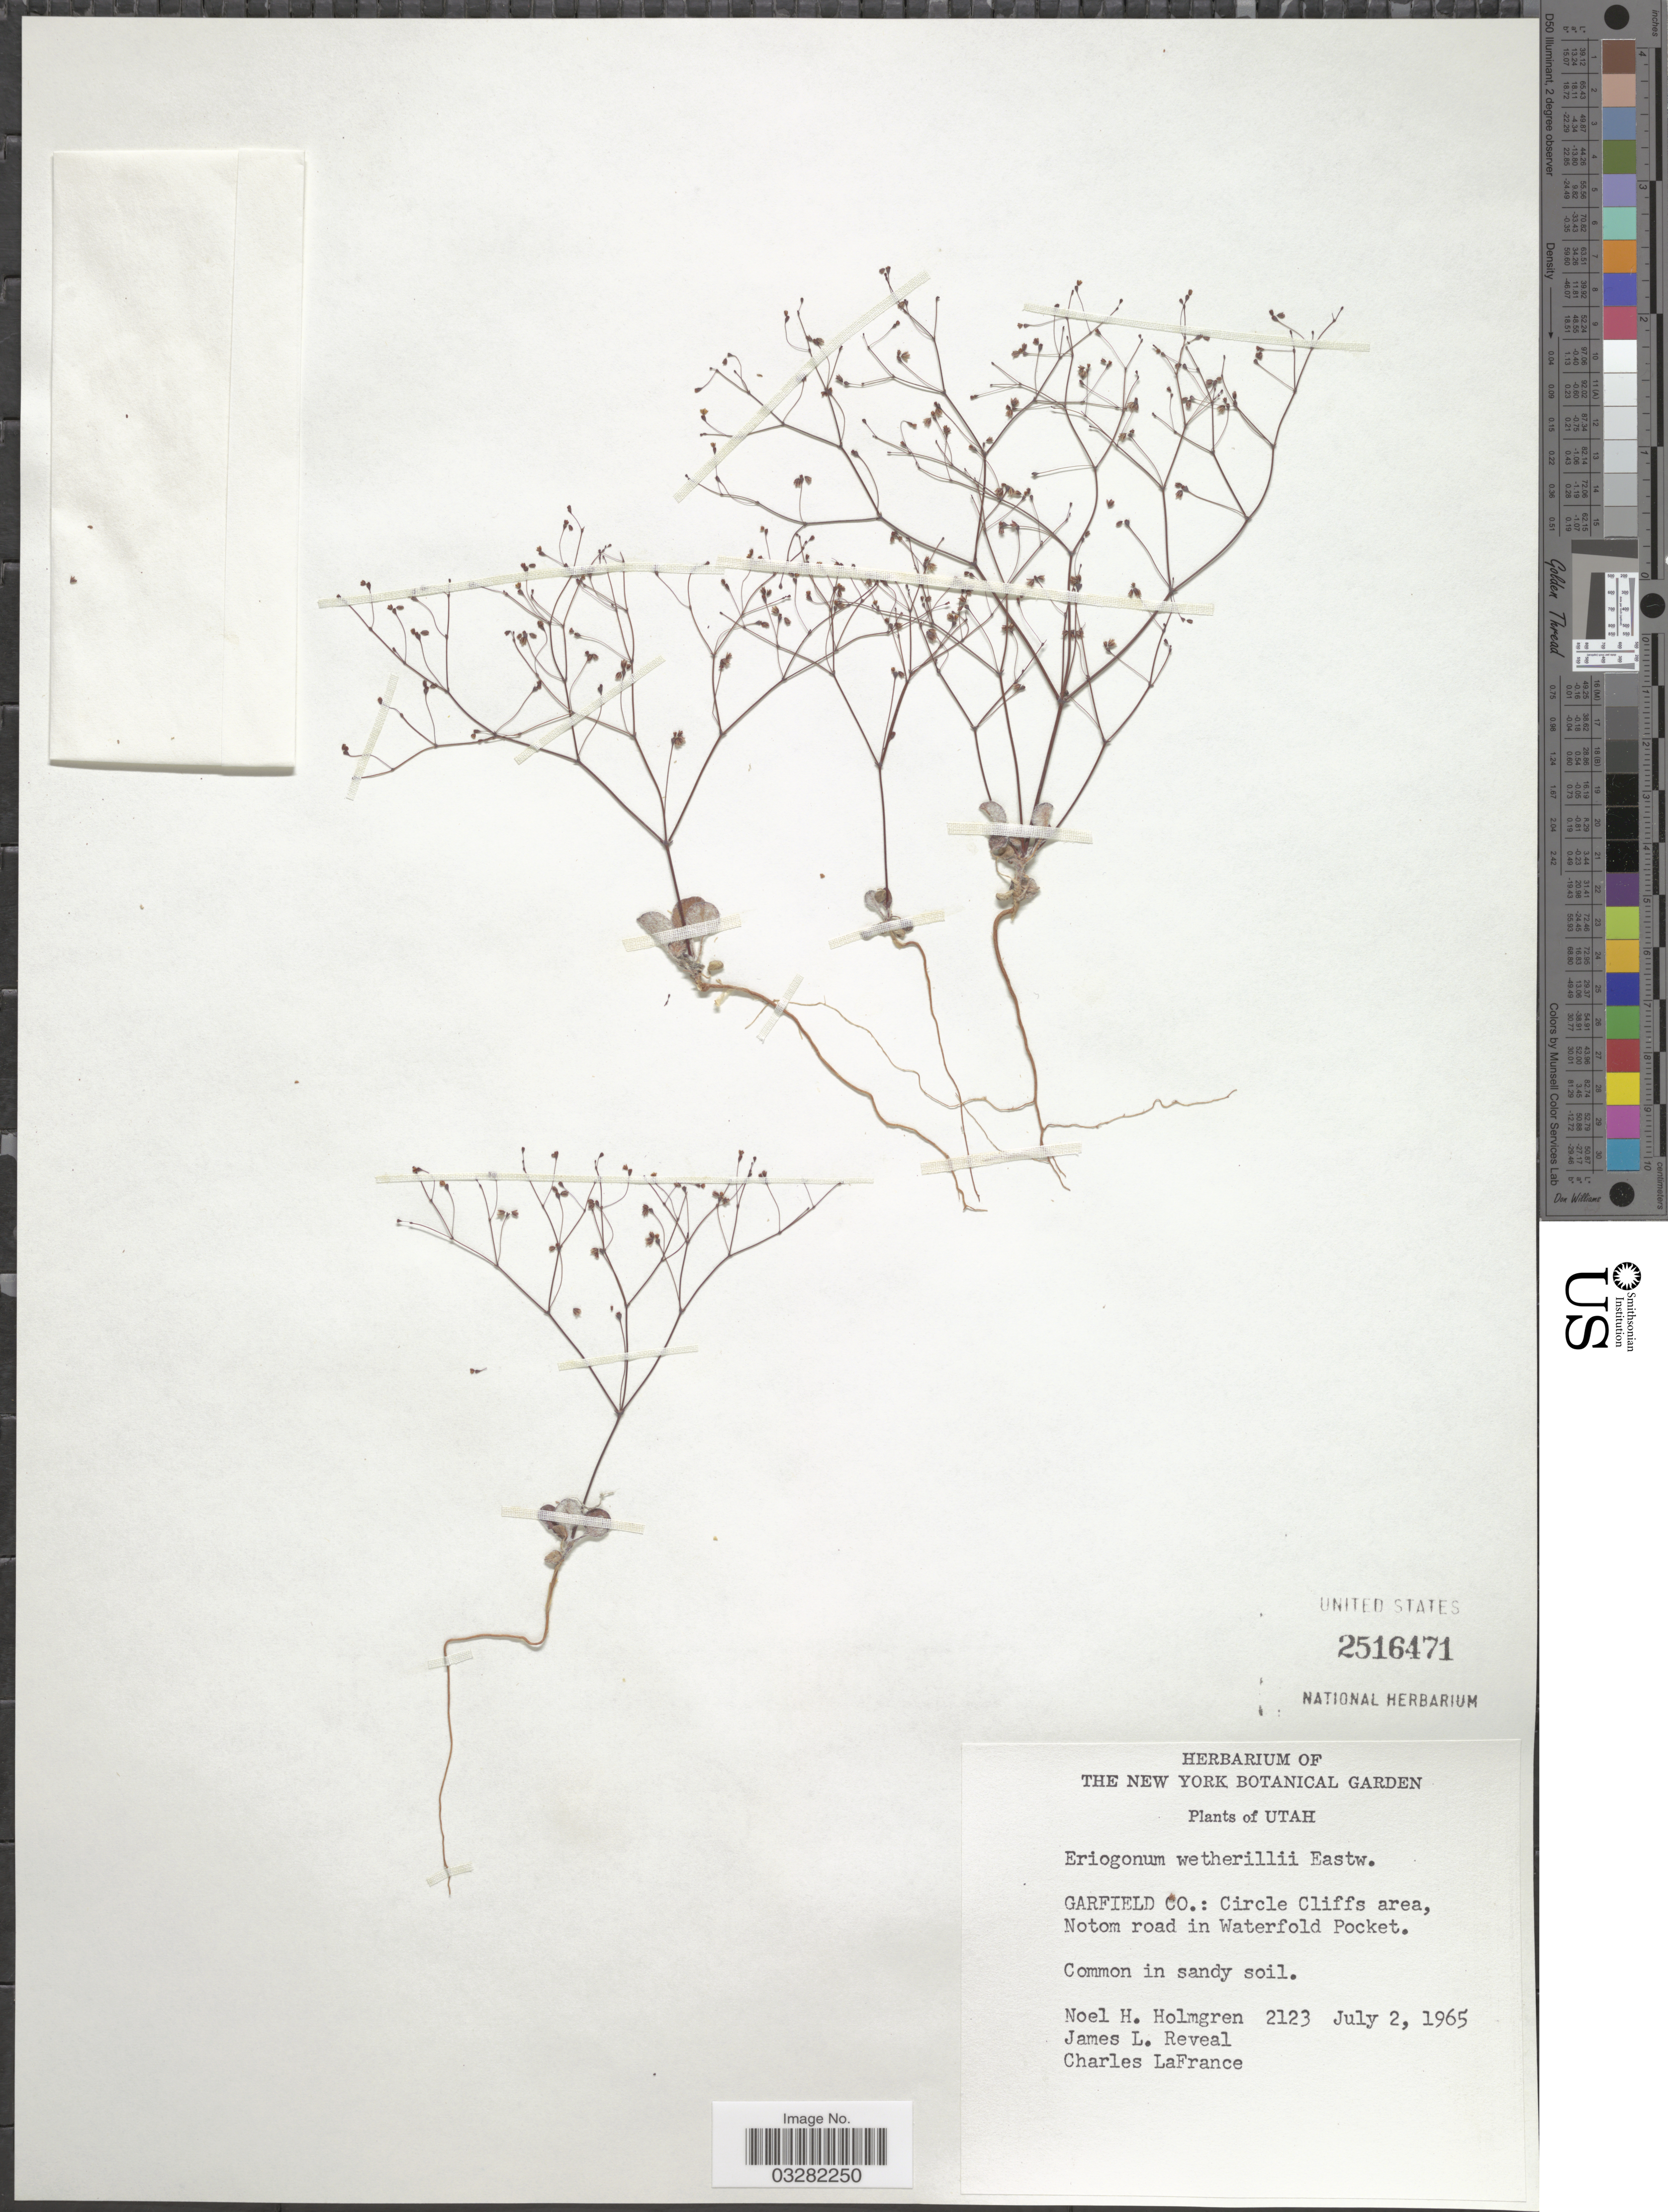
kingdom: Plantae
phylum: Tracheophyta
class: Magnoliopsida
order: Caryophyllales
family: Polygonaceae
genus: Eriogonum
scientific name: Eriogonum wetherillii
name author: Eastw.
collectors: N. H. Holmgren, J. L. Reveal & C. LaFrance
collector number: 2123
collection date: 1965-07-02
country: United States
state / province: Utah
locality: Garfield Co.: Circle Cliffs area, Notom road in Waterfold Pocket.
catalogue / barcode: US 2516471